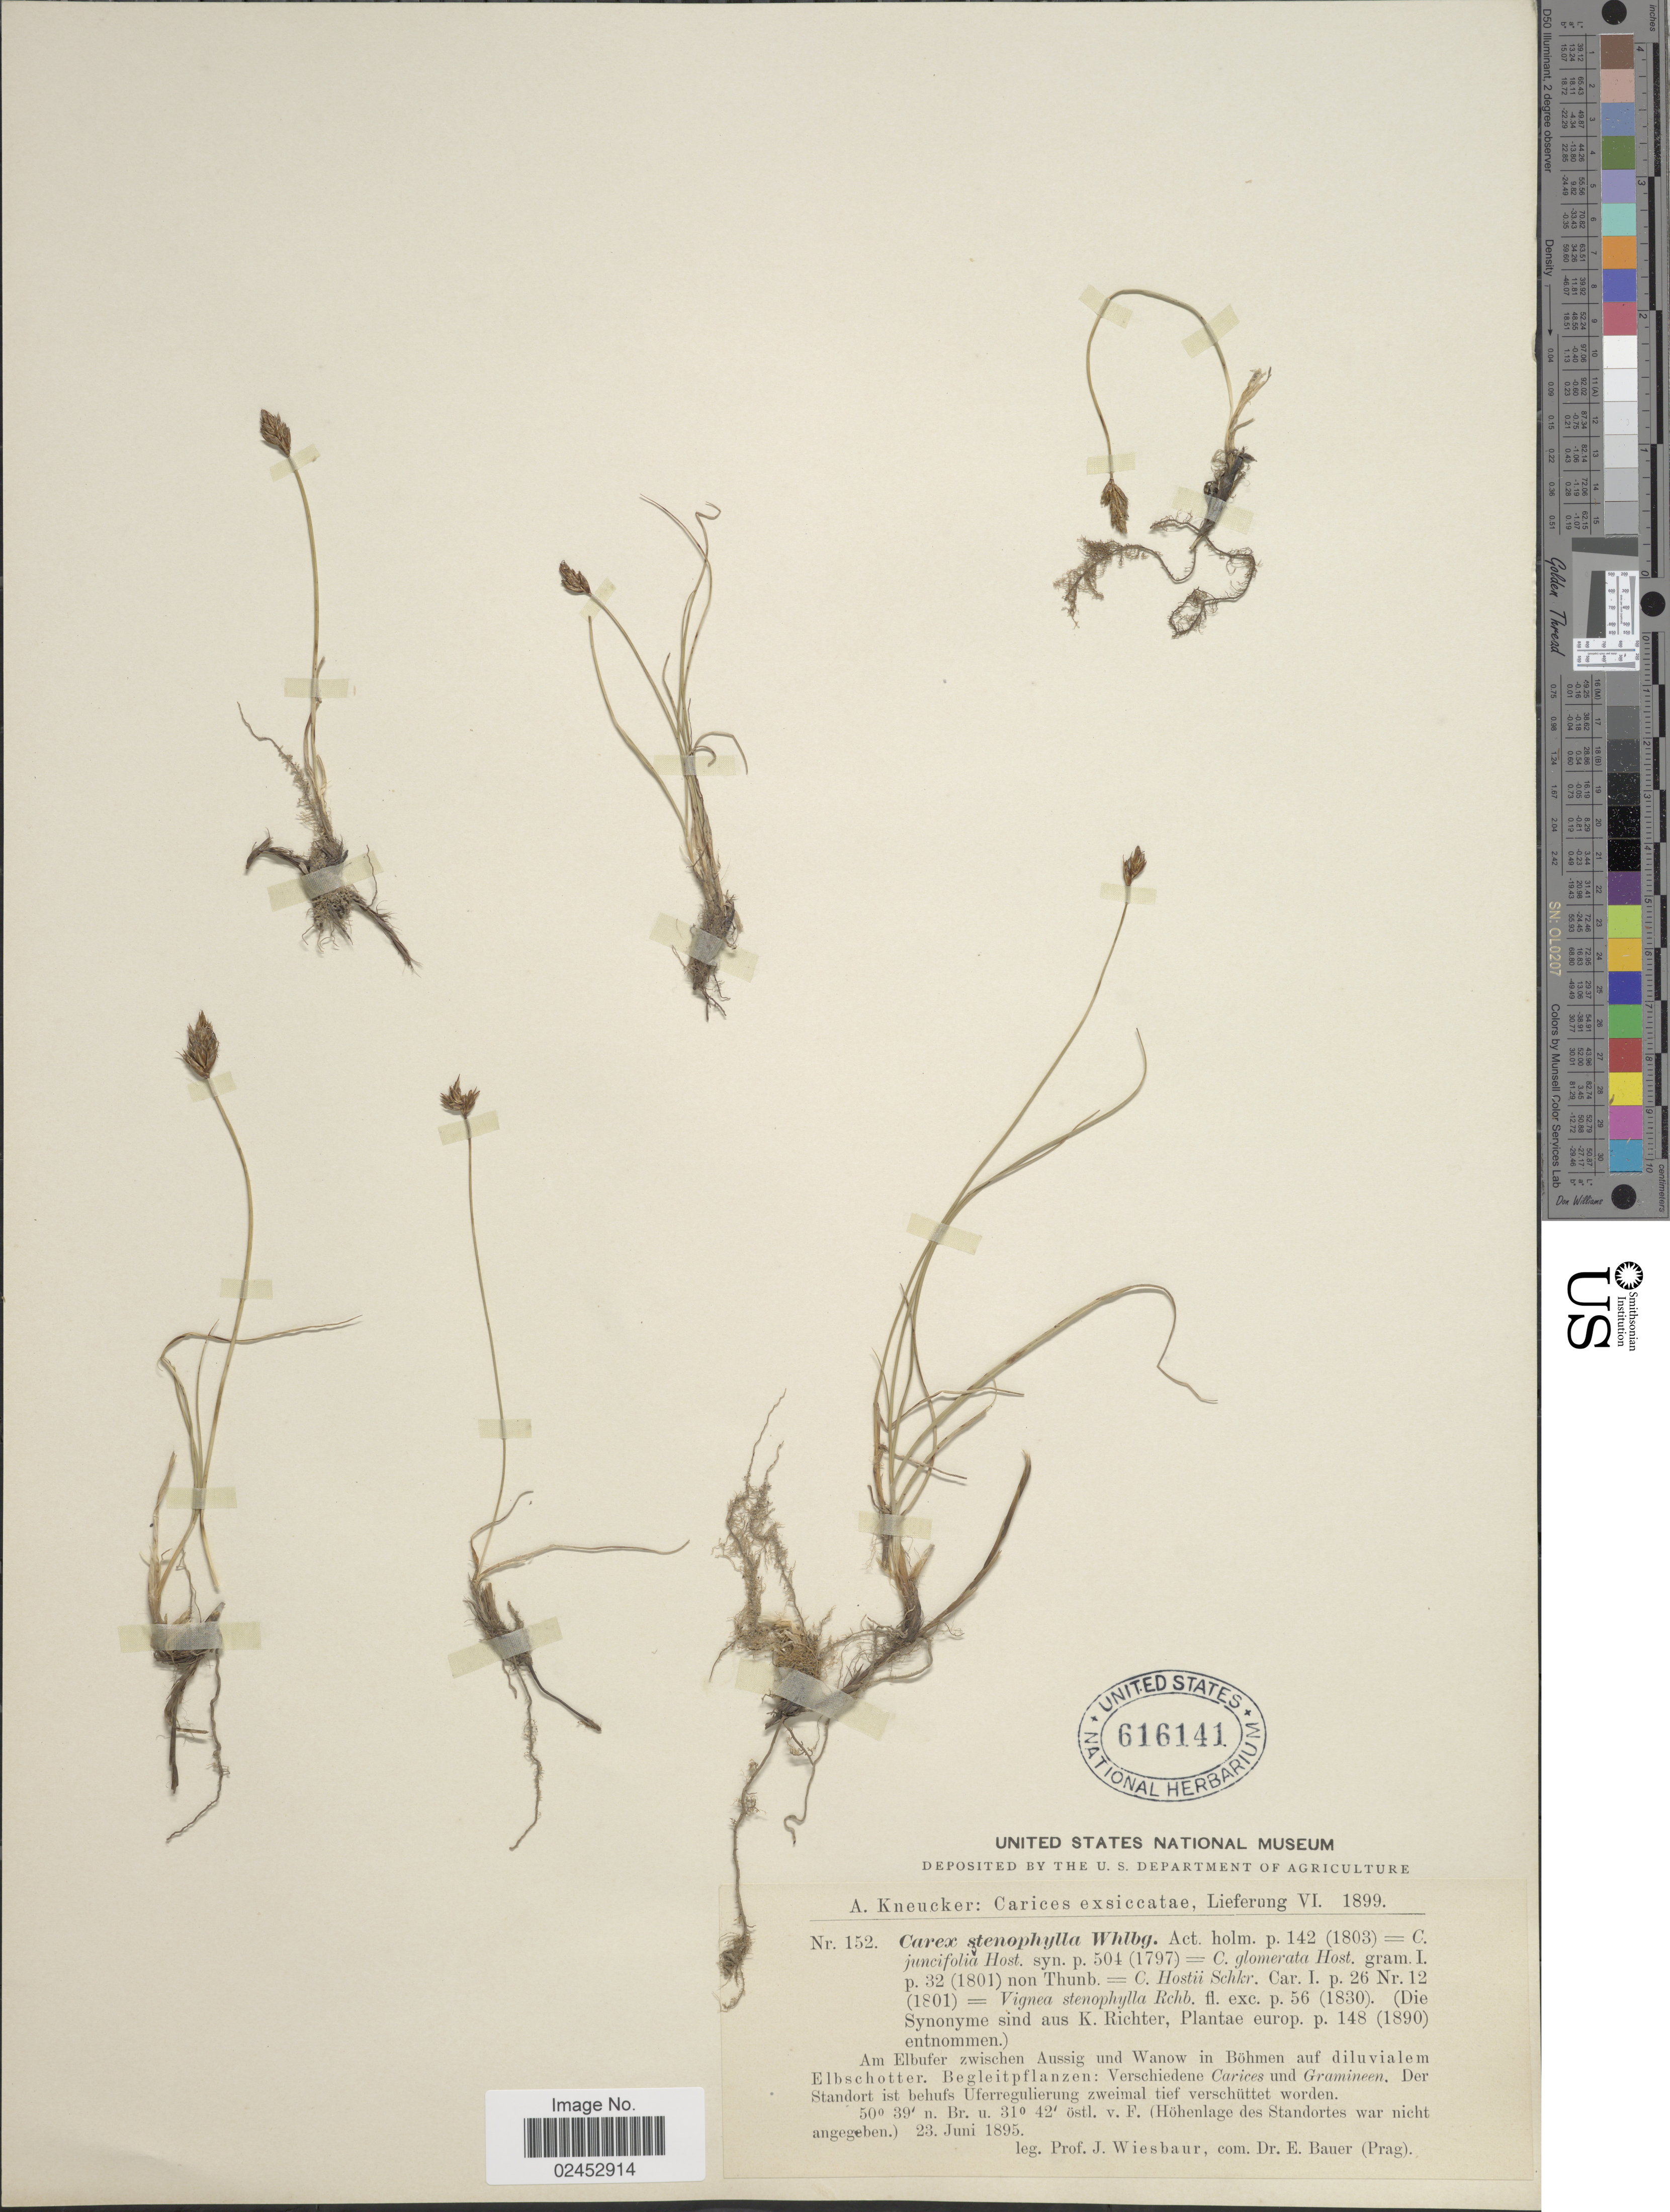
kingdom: Plantae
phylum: Tracheophyta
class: Liliopsida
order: Poales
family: Cyperaceae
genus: Carex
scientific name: Carex stenophylla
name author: Wahlenb.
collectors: J. Wiesbaur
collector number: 152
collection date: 1895-06-23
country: Germany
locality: Am Elbufer zwischen Aussig und Wanow in Bohmen auf diluvialen Elbschotter.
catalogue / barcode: US 616141